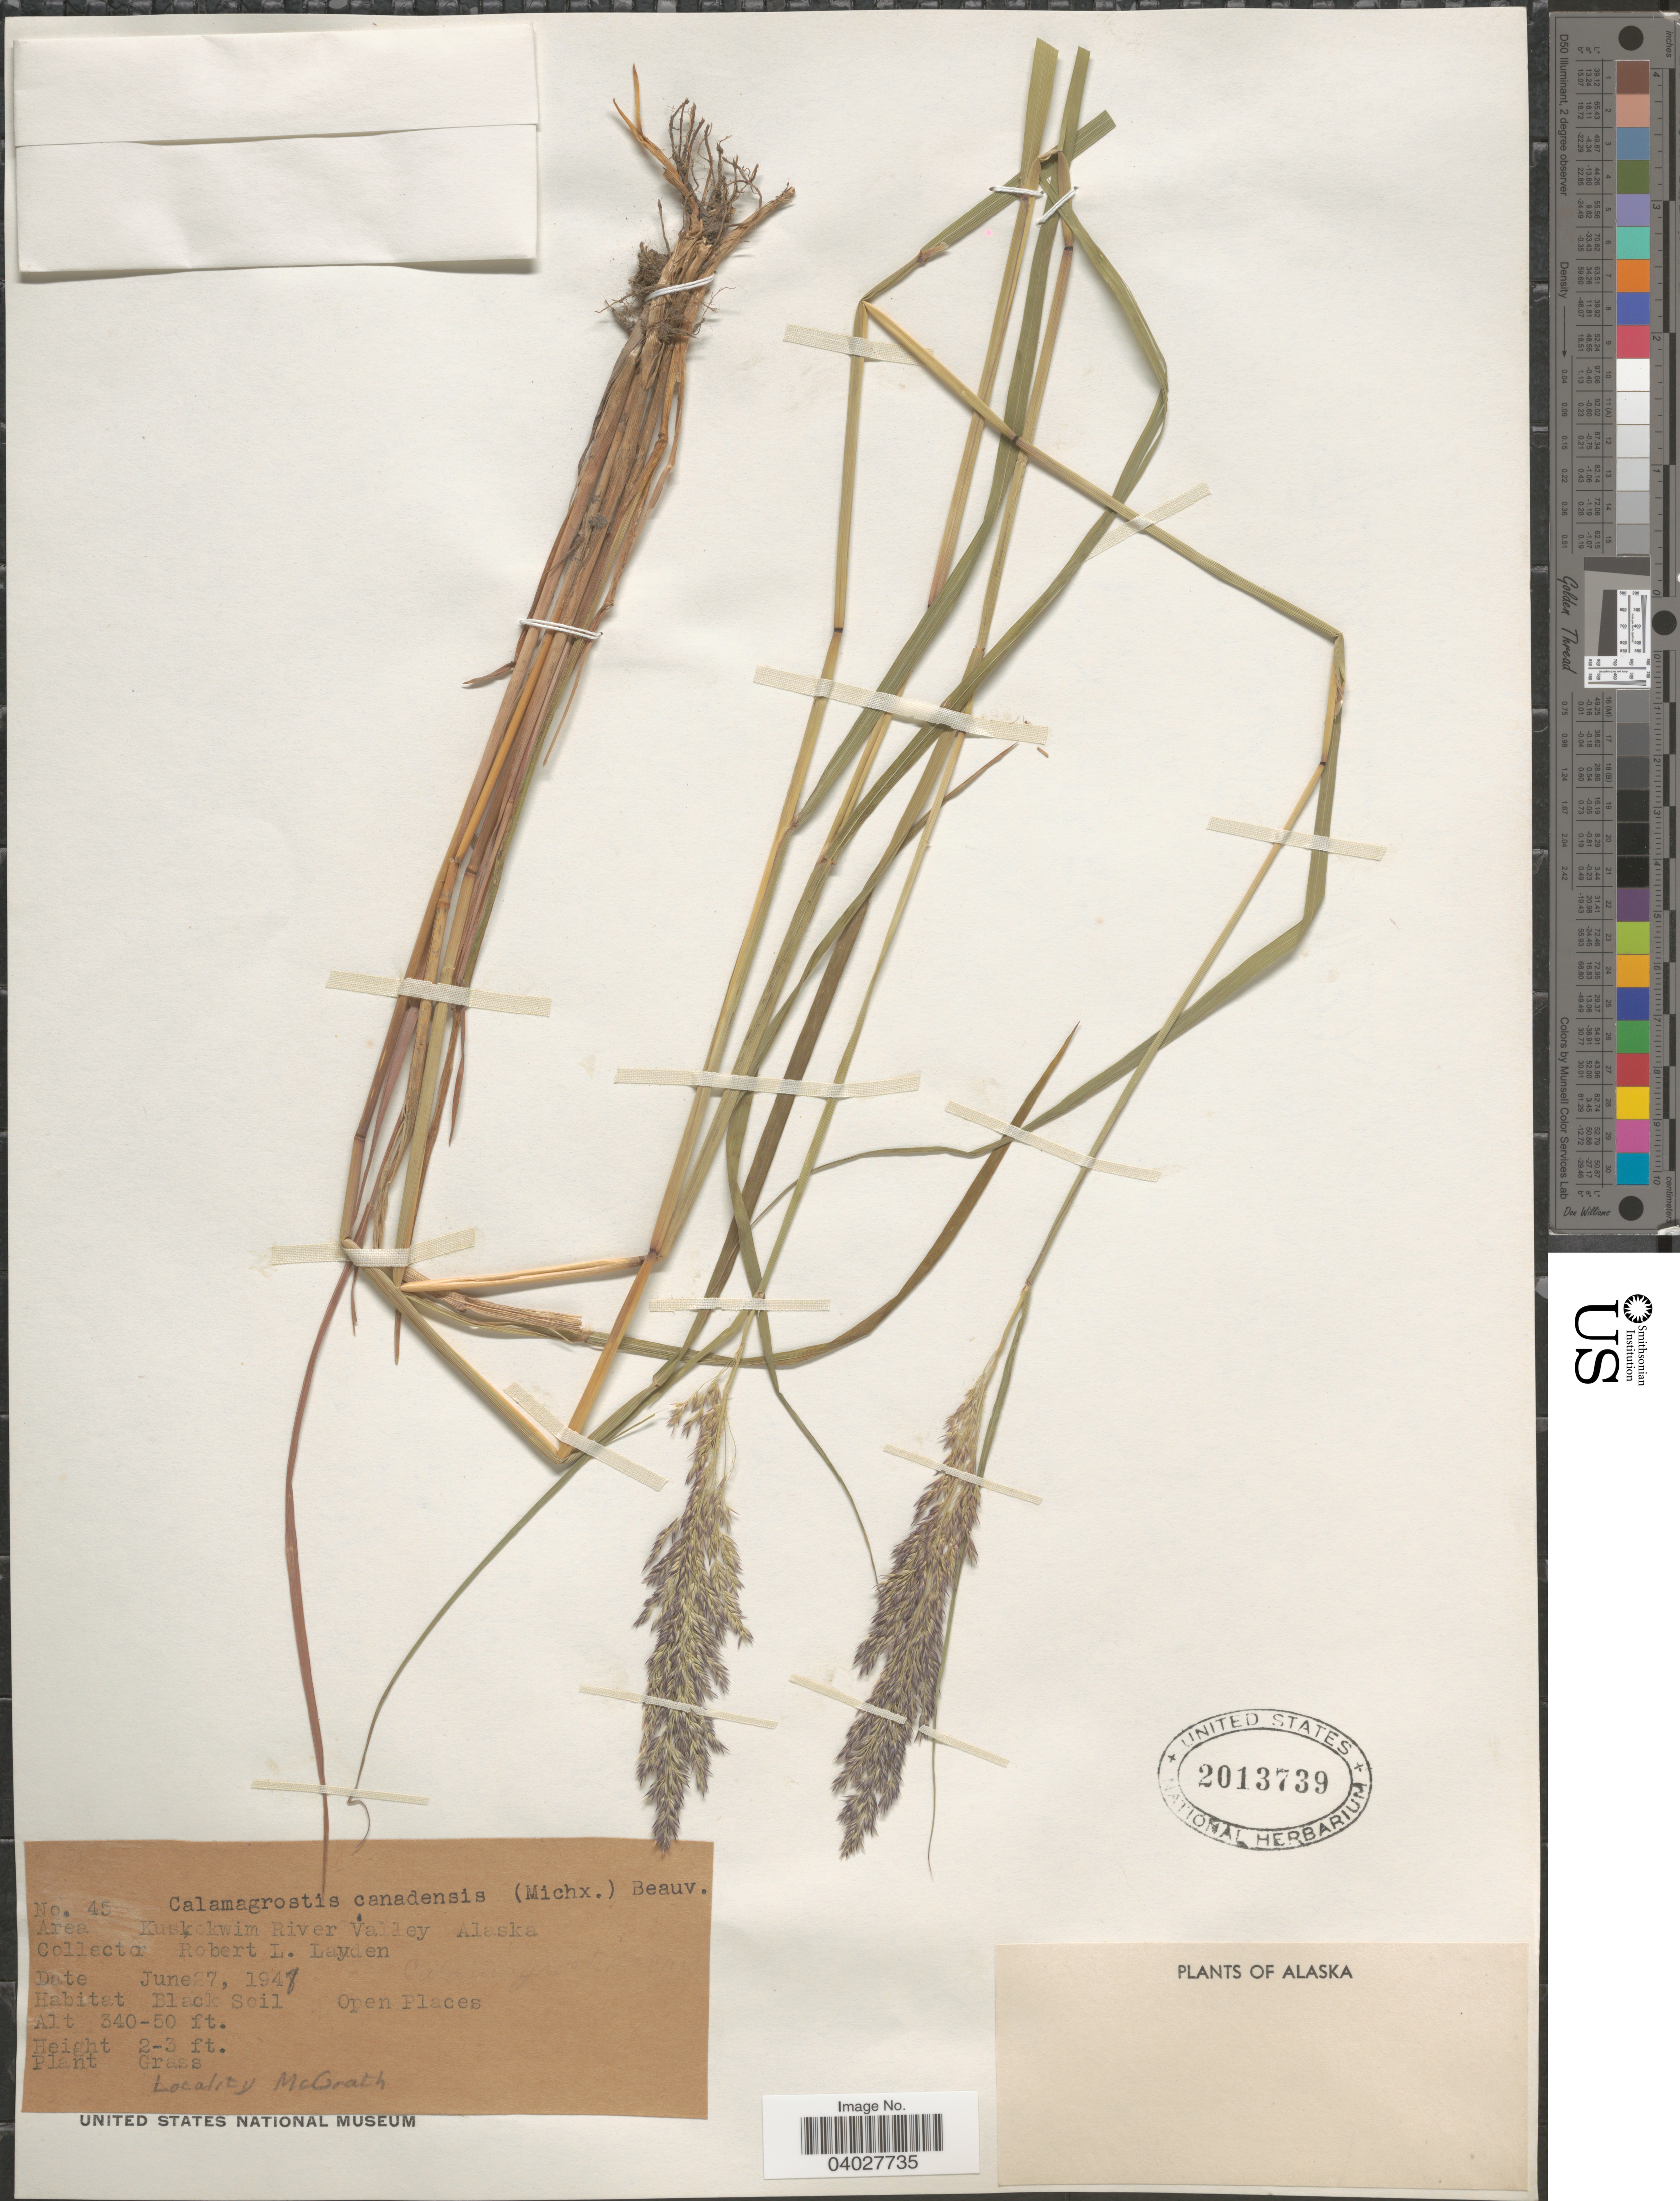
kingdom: Plantae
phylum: Tracheophyta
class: Liliopsida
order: Poales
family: Poaceae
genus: Calamagrostis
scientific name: Calamagrostis canadensis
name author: (Michx.) P. Beauv.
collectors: R. Layden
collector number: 45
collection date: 1947-06-27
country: United States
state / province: Alaska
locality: Kuskokwim River Valley. McGrath.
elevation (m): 104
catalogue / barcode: US 2013739